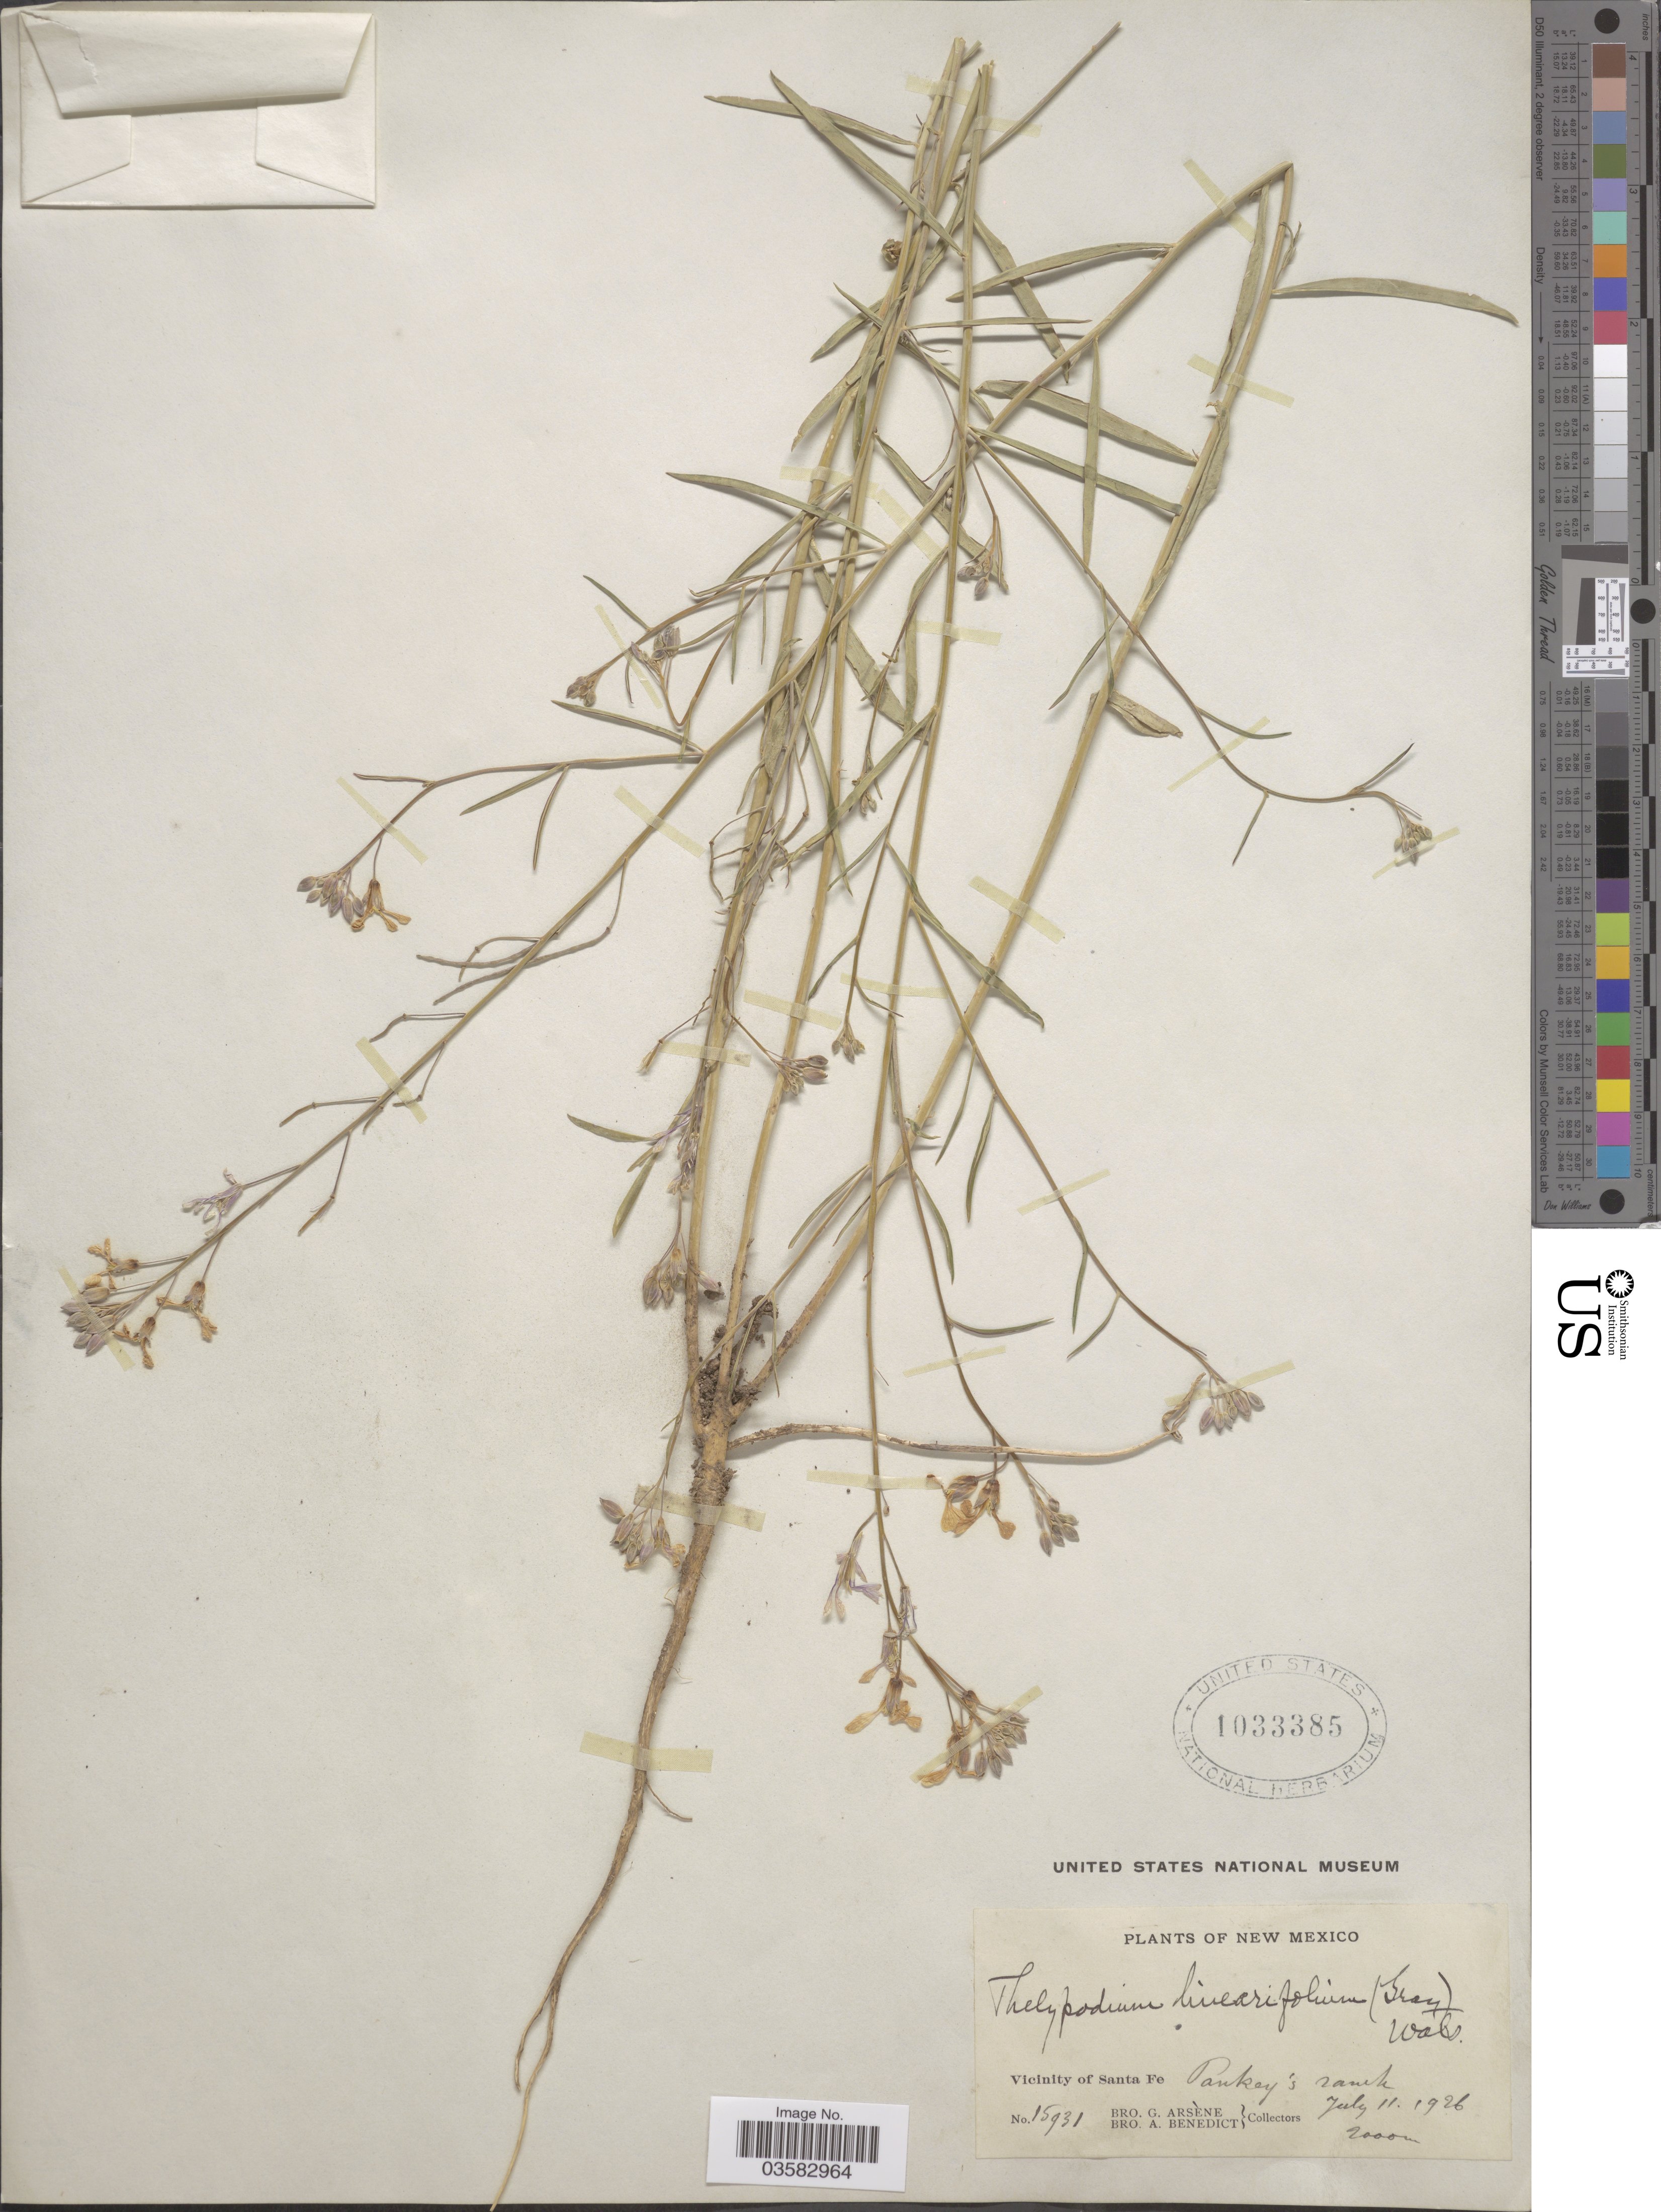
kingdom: Plantae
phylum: Tracheophyta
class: Magnoliopsida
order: Brassicales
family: Brassicaceae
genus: Sisymbrium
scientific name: Sisymbrium linearifolium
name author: (A. Gray) Payson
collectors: Bro. G. Arsène & Bro. A. Benedict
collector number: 15931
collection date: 1926-07-11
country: United States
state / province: New Mexico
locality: Pankey's Ranch - Vicinity of Santa Fe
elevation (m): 2000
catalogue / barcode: US 1033385